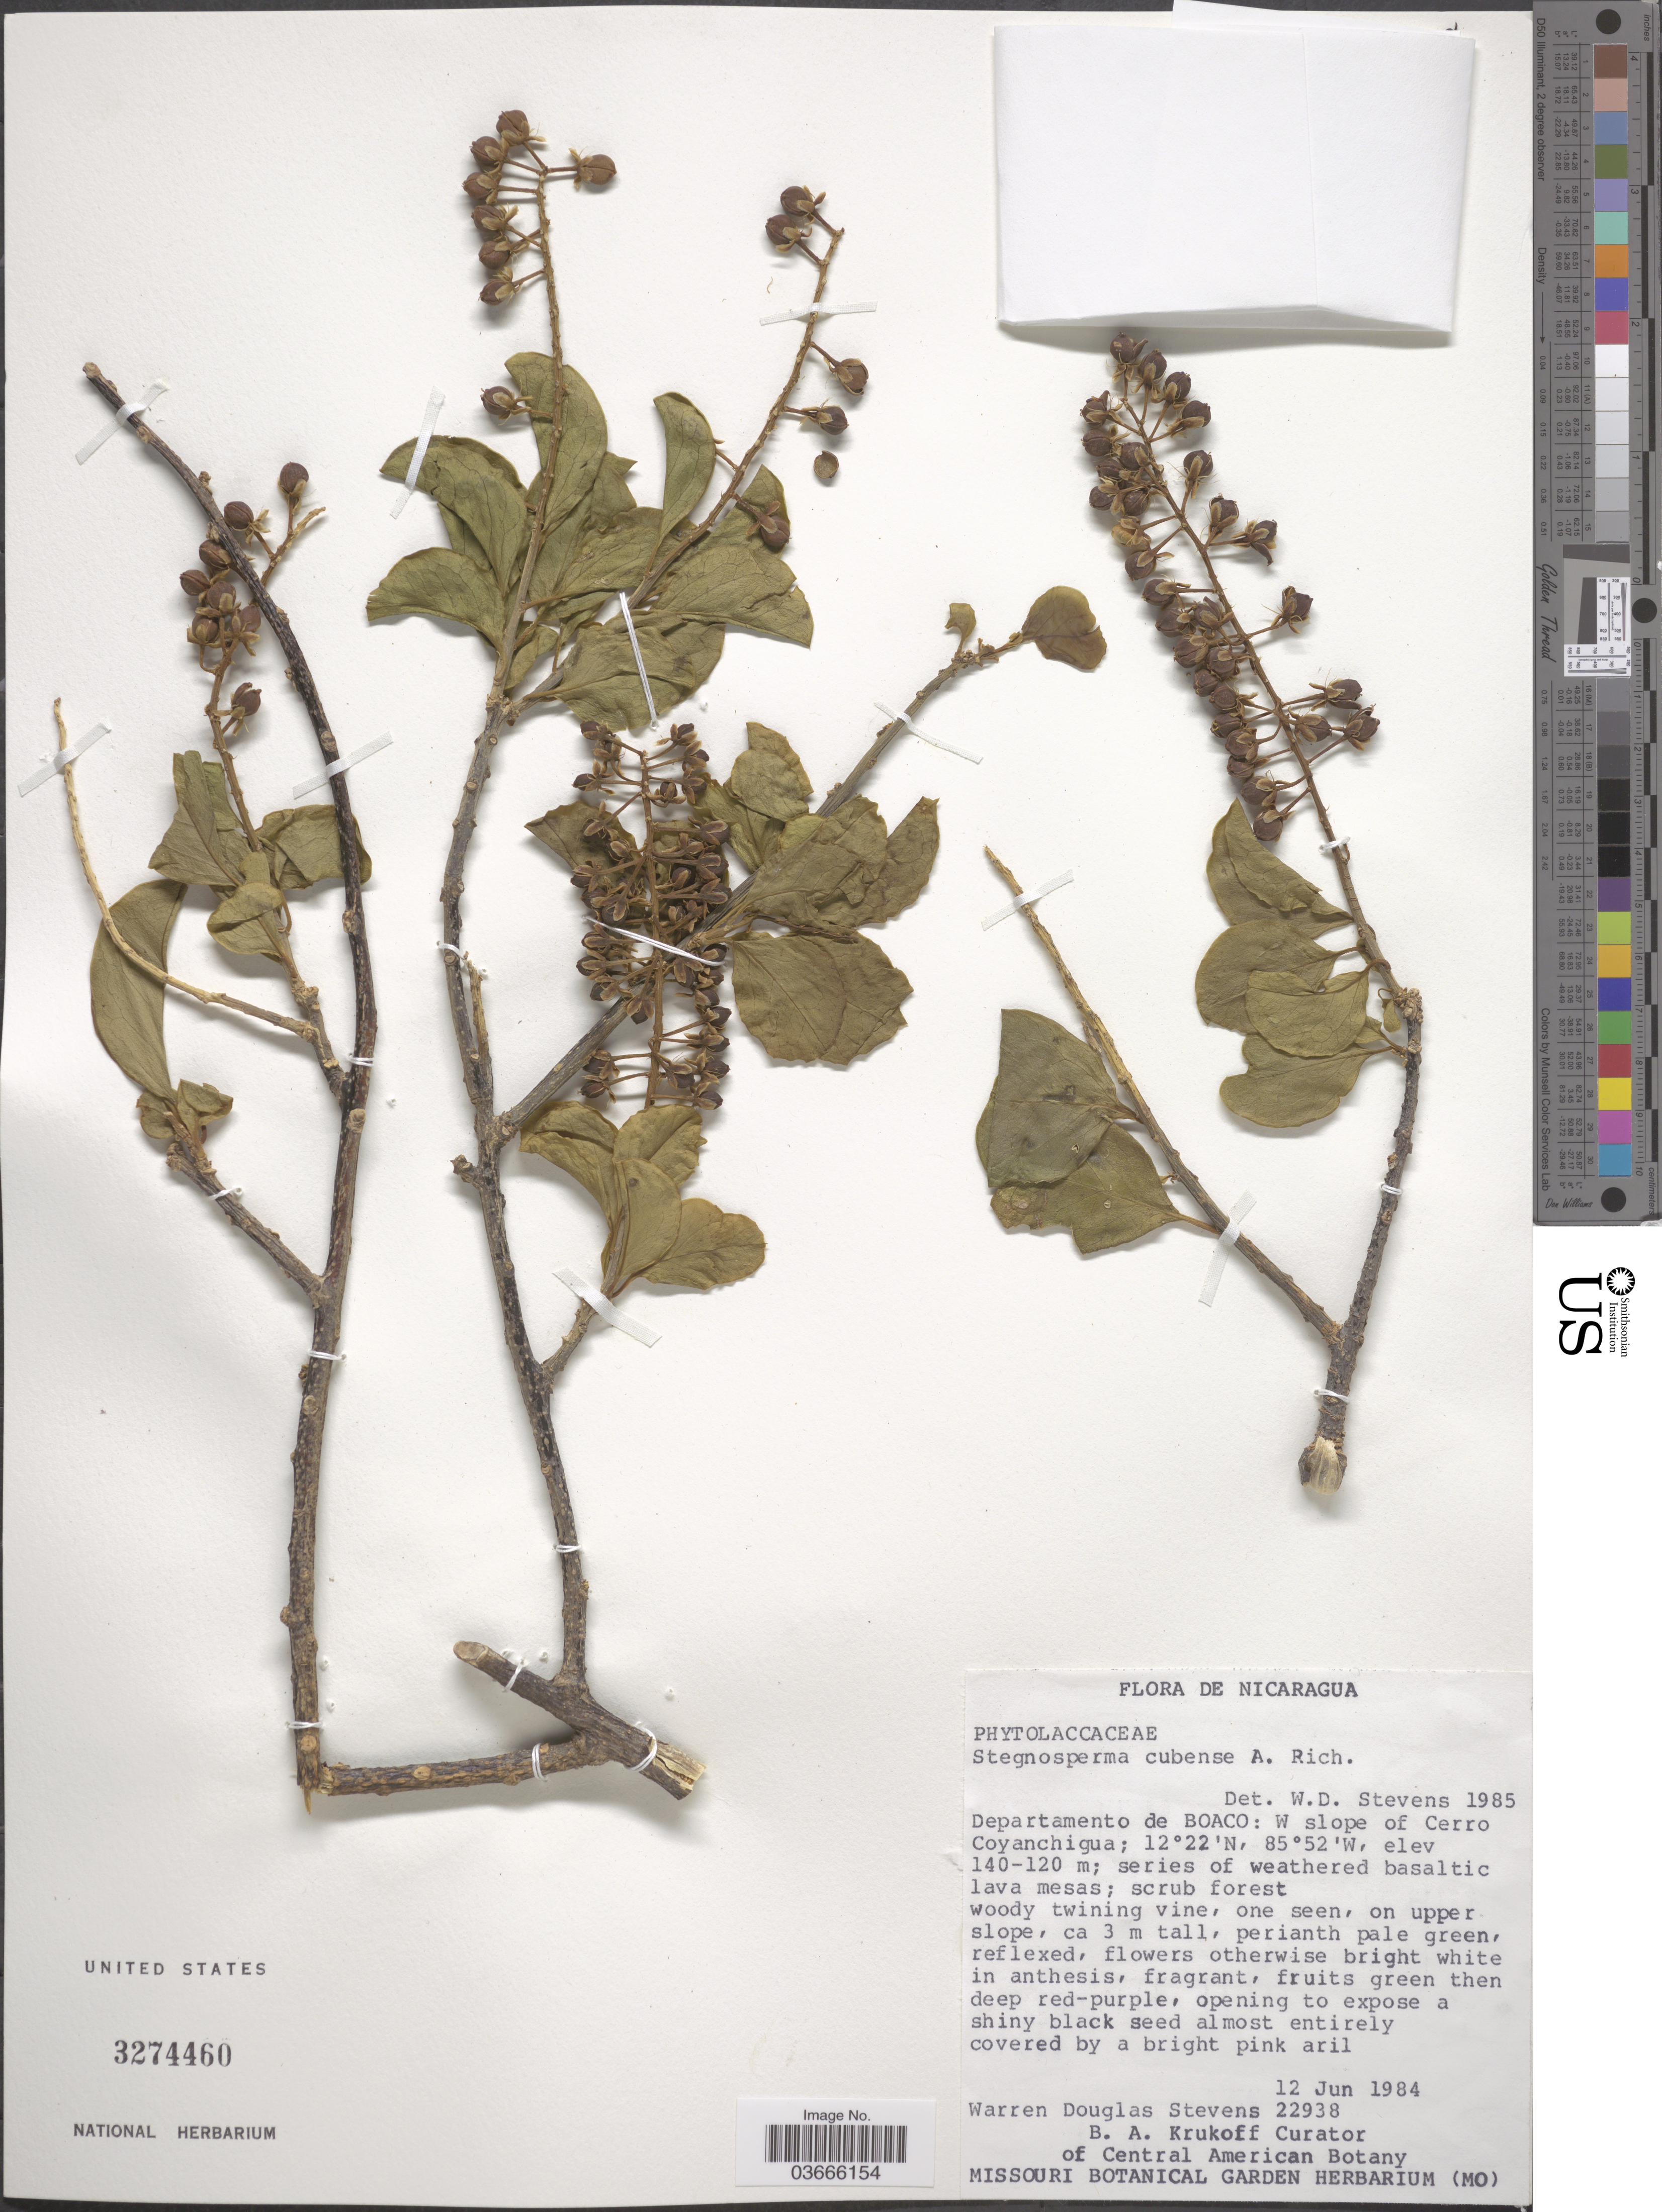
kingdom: Plantae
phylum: Tracheophyta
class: Magnoliopsida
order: Caryophyllales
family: Stegnospermataceae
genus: Stegnosperma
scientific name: Stegnosperma cubense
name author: A. Rich.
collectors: W. D. Stevens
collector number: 22938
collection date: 1984-06-12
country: Nicaragua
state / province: Boaco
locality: Departamento de Boaco: W slope of Cerro Coyanchigua.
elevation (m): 120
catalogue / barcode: US 3274460